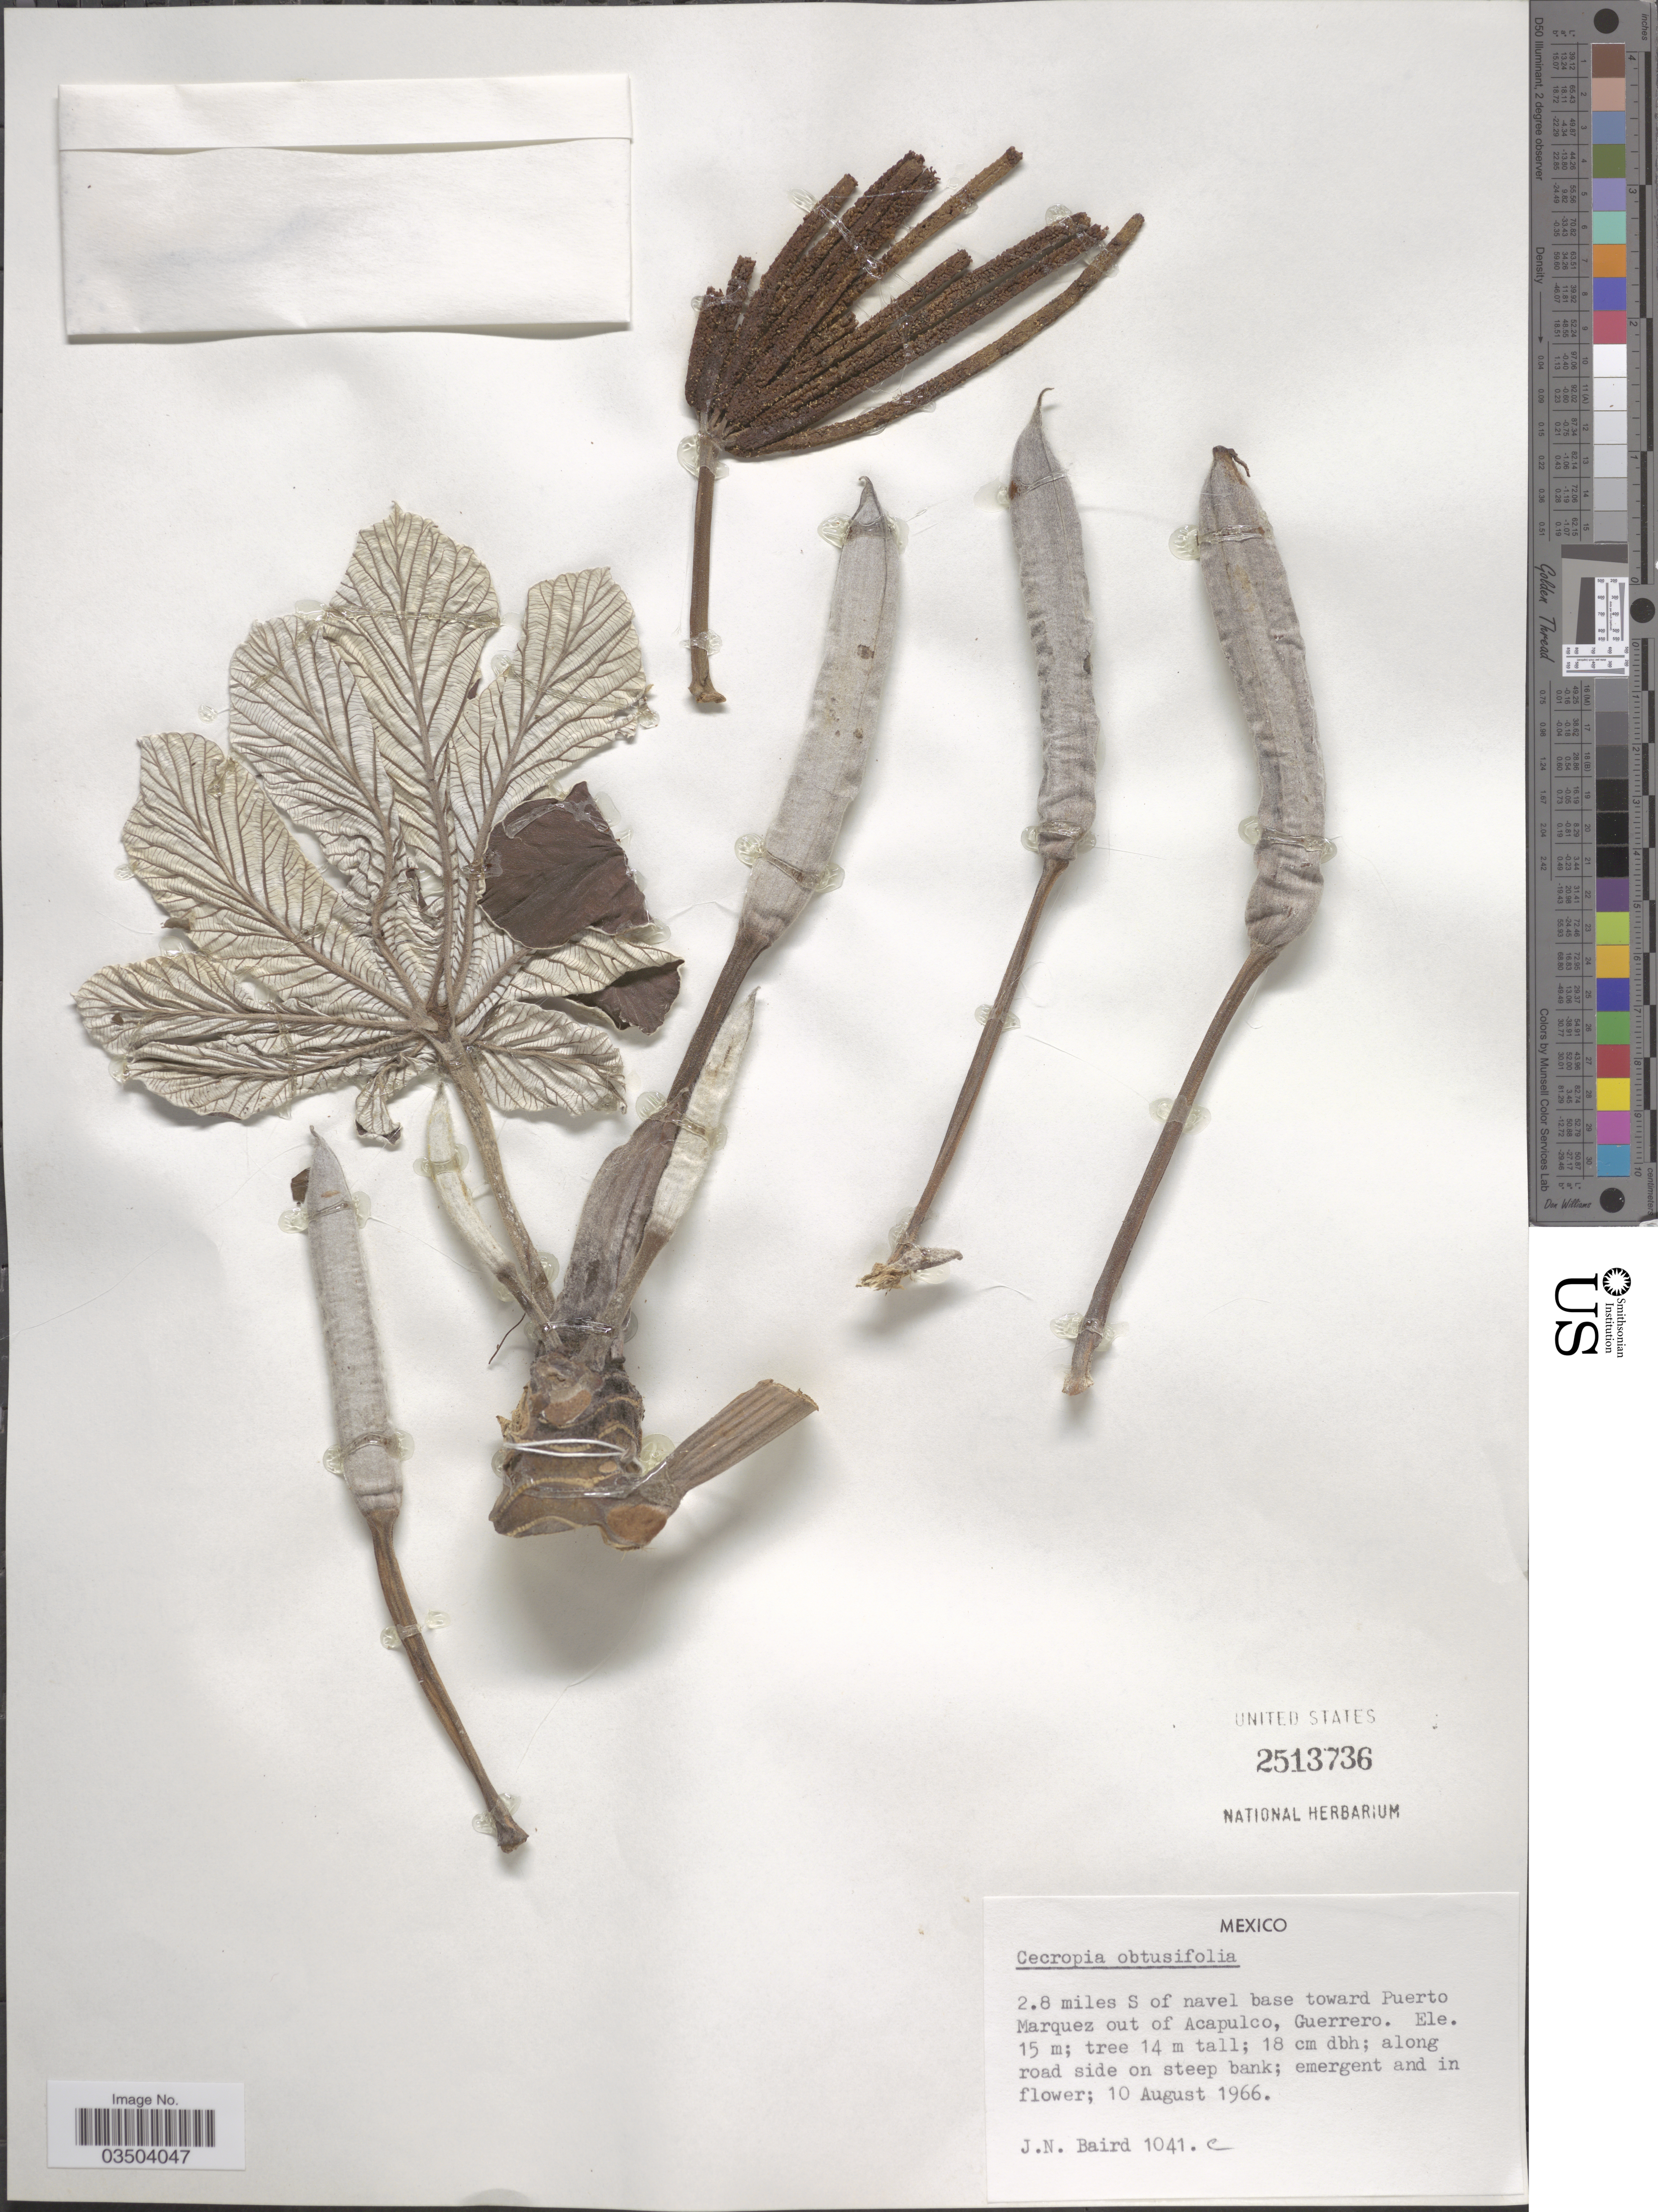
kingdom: Plantae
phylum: Tracheophyta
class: Magnoliopsida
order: Rosales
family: Urticaceae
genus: Cecropia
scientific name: Cecropia obtusifolia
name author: Bertol.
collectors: J. Baird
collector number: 1041c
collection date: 1966-08-10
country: Mexico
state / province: Guerrero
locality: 2.8 miles S of navel base toward Puerto Marquez out of Acapulco.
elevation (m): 15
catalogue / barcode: US 2513736